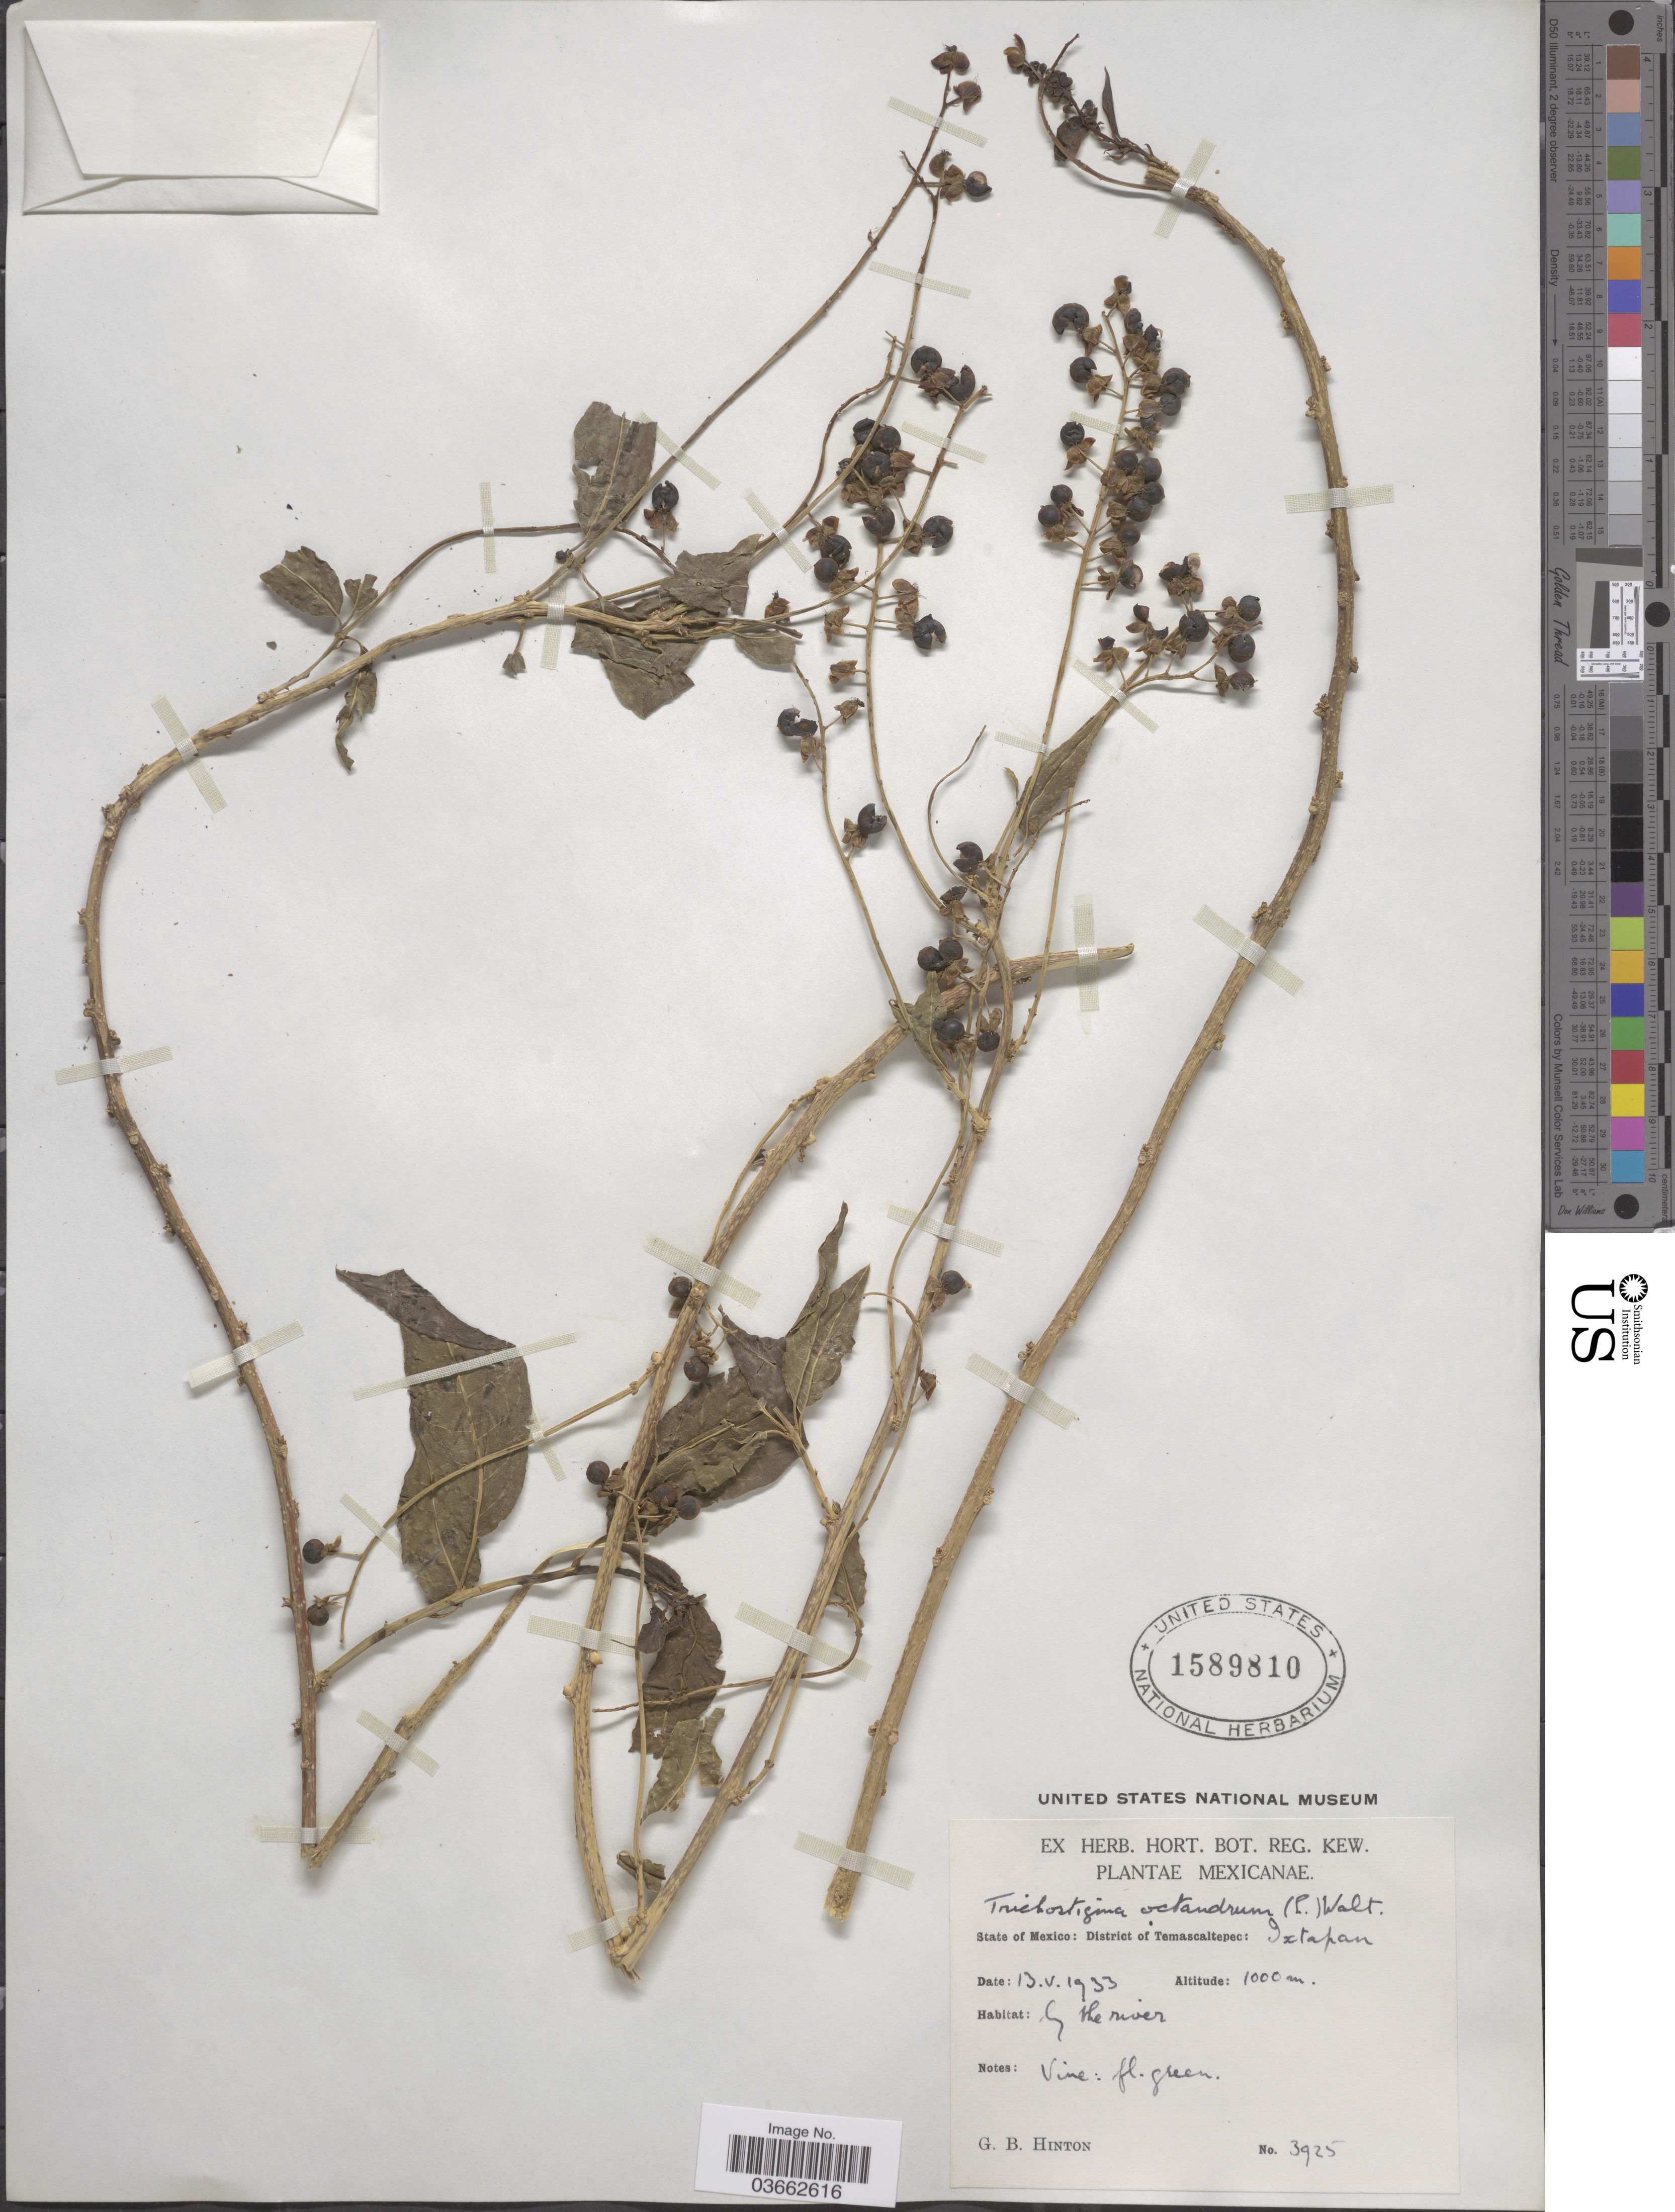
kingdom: Plantae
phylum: Tracheophyta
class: Magnoliopsida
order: Caryophyllales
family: Phytolaccaceae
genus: Trichostigma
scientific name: Trichostigma octandrum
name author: (L.) H. Walter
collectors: G. B. Hinton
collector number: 3925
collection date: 1933-05-13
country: Mexico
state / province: México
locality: District of Temascaltepec: Ixtapan.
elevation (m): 1000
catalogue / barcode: US 1589810